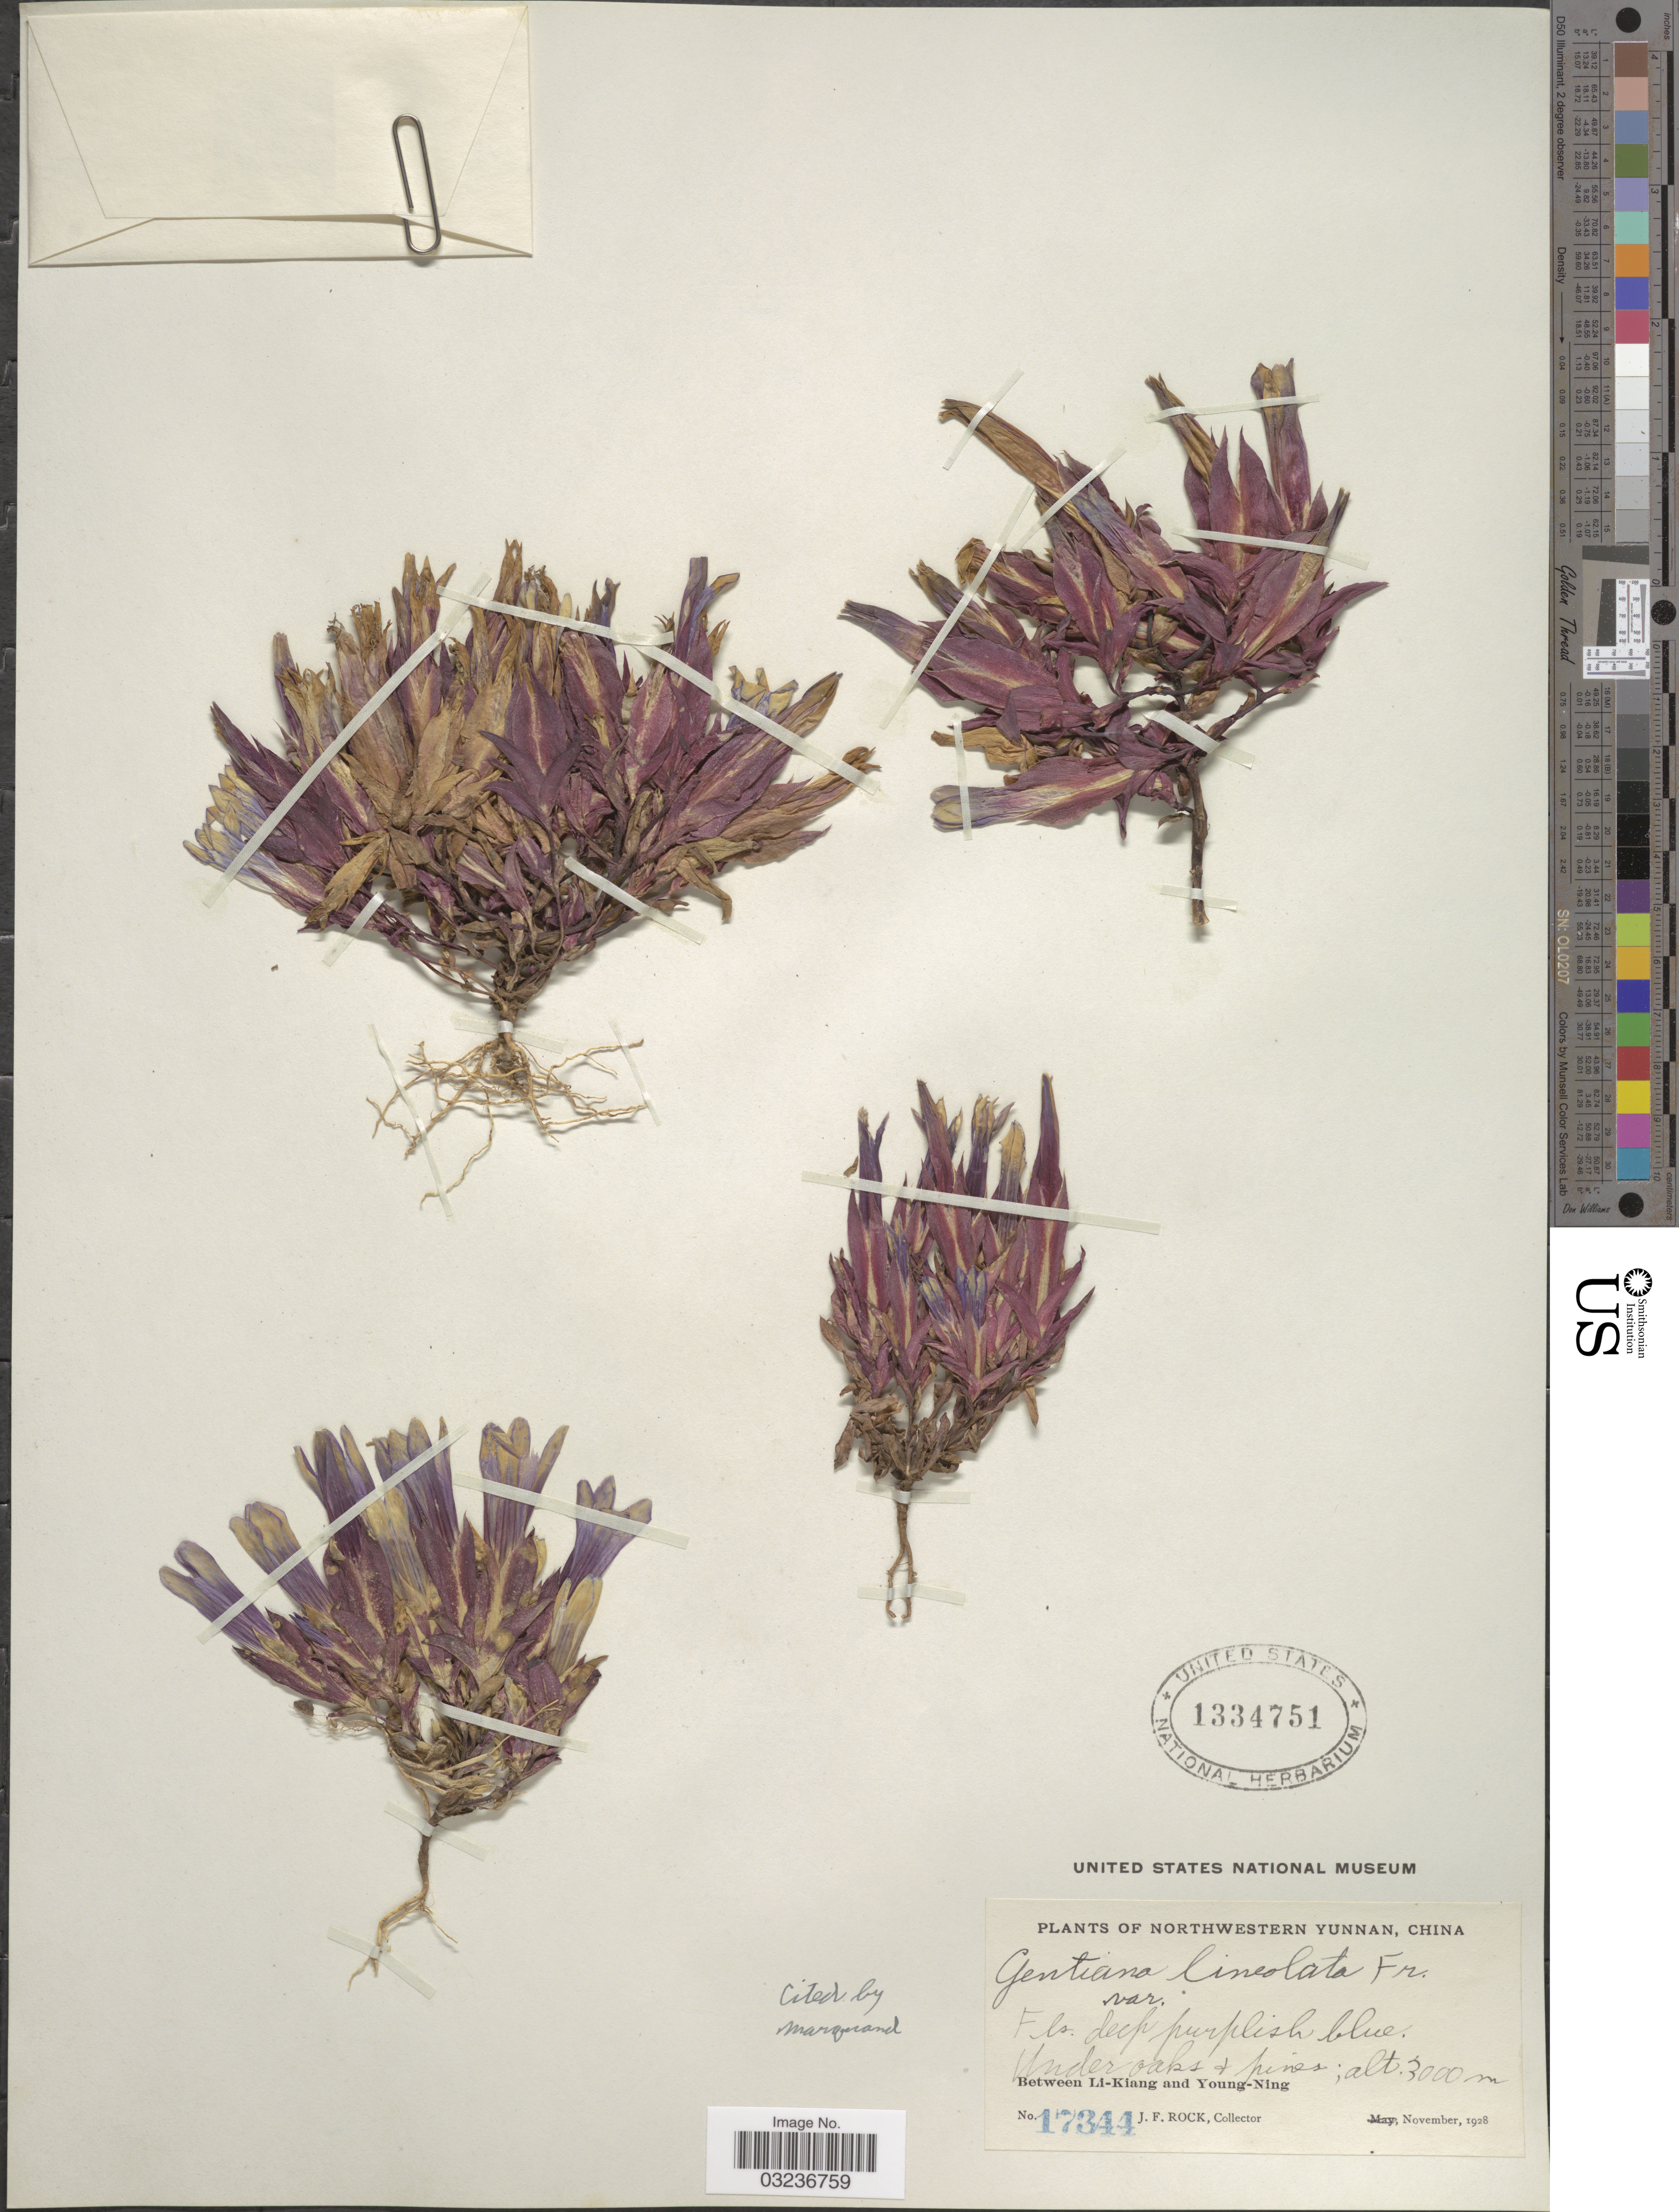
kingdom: Plantae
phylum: Tracheophyta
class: Magnoliopsida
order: Gentianales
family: Gentianaceae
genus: Gentiana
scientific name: Gentiana lineolata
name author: Franch.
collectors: J. Rock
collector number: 17344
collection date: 1928-11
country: China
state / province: Yunnan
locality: Northwestern Yunnan, Between Li-Kiang and Young-Ning.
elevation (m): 3000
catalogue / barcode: US 1334751